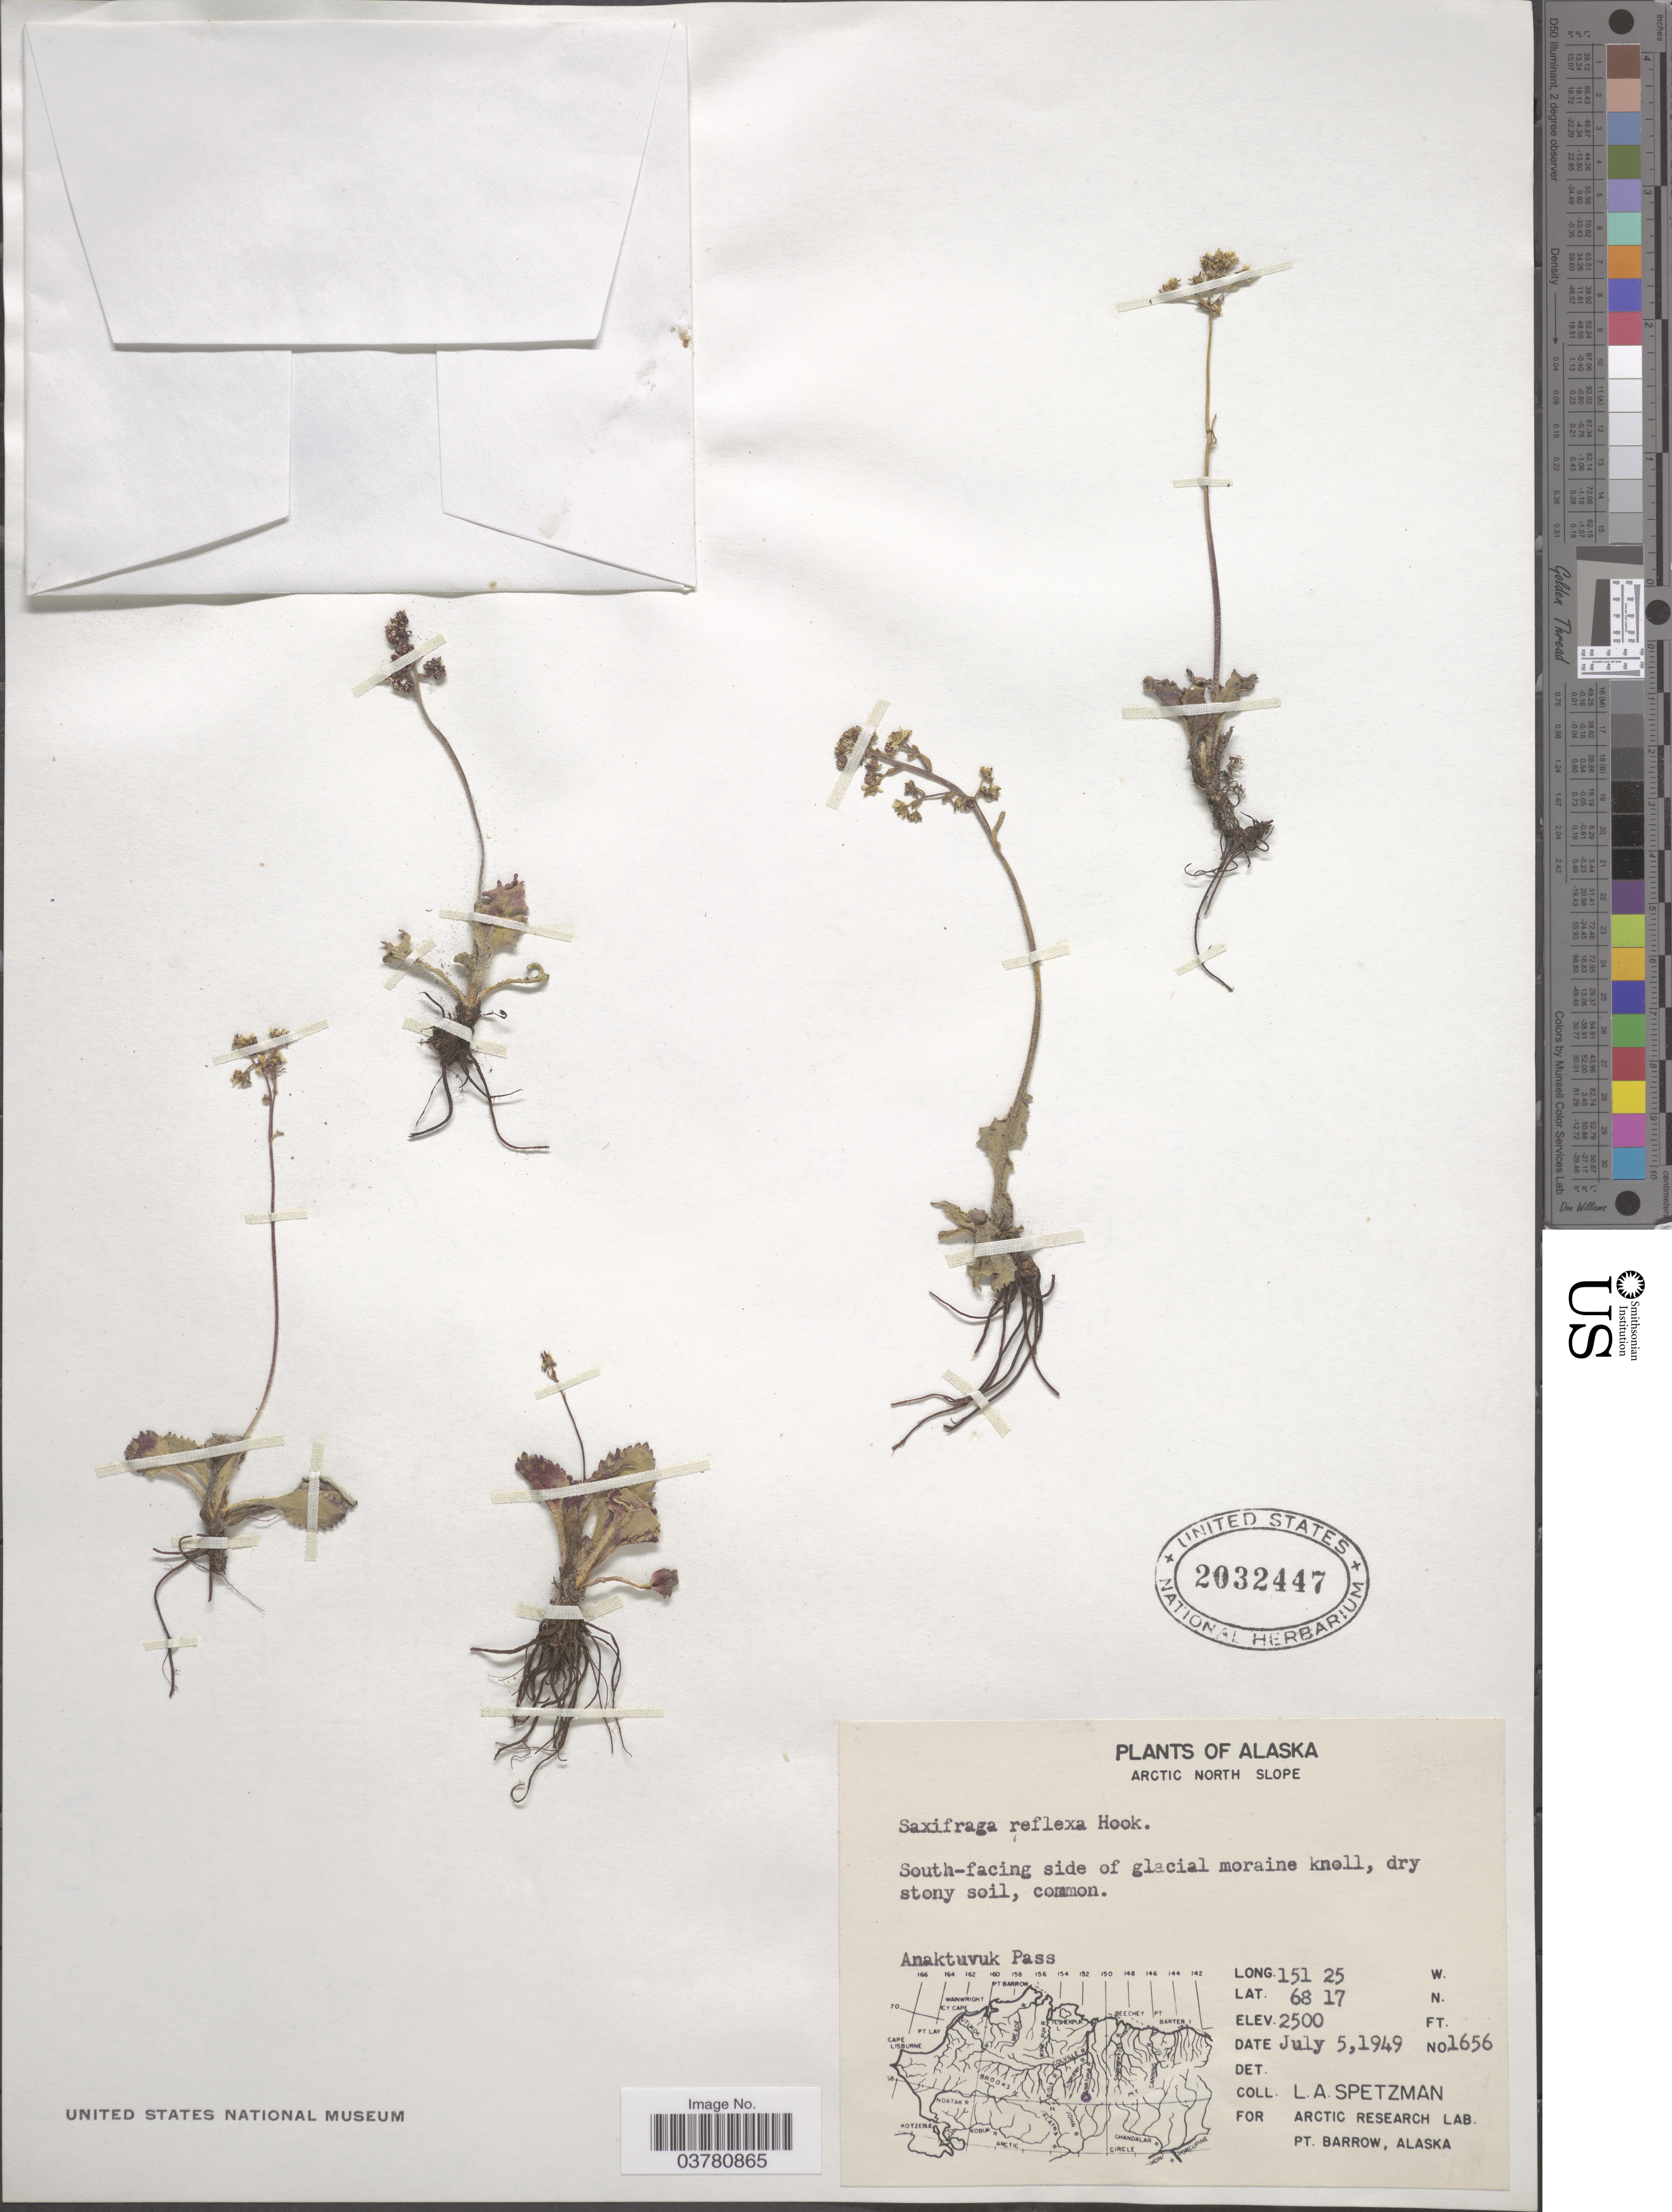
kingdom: Plantae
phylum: Tracheophyta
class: Magnoliopsida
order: Saxifragales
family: Saxifragaceae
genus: Micranthes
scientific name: Micranthes reflexa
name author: (Hook.) Small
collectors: L. Spetzman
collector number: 1656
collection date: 1949-07-05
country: United States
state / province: Alaska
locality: Arctic North Slope. South-facing side of glacial moraine knoll, dry stony soil, common. Anaktuvuk Pass.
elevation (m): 762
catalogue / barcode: US 2032447